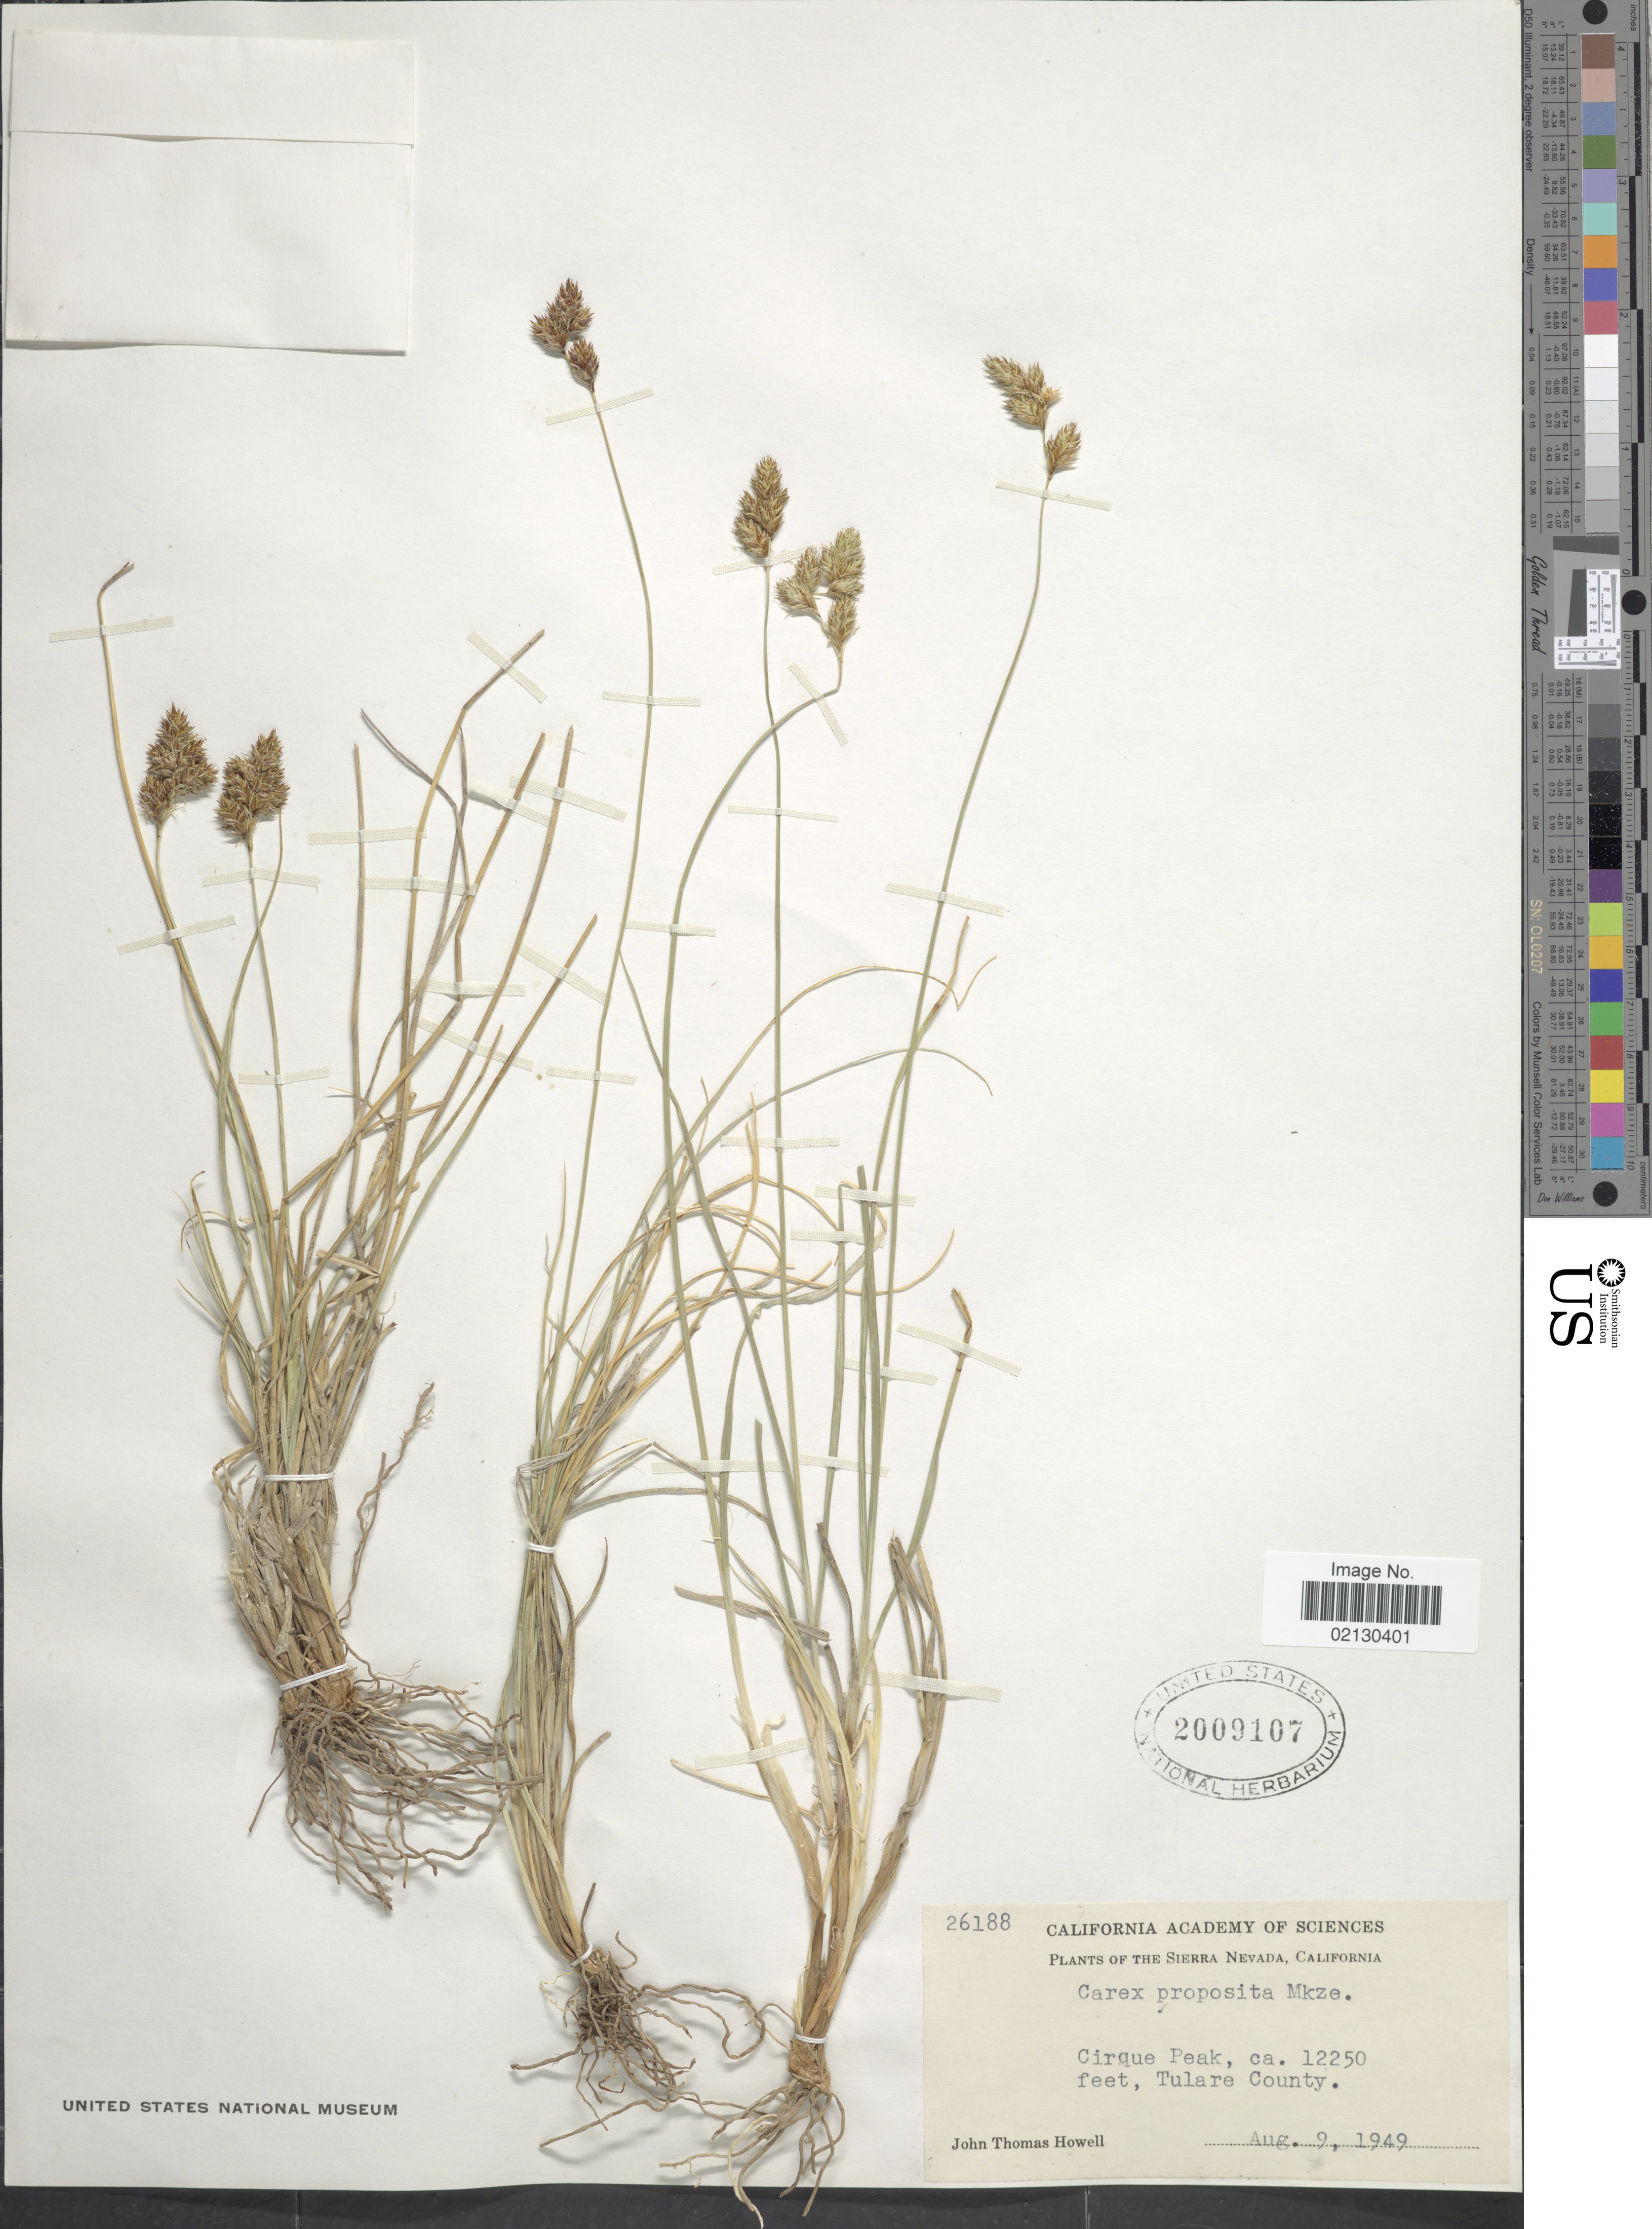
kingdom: Plantae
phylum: Tracheophyta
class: Liliopsida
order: Poales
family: Cyperaceae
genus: Carex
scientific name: Carex proposita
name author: Mack.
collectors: J. T. Howell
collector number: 26188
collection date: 1949-08-09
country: United States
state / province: California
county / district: Tulare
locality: Sierra Nevada. Cirque Peak, Tulare County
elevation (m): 3734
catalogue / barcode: US 2009107